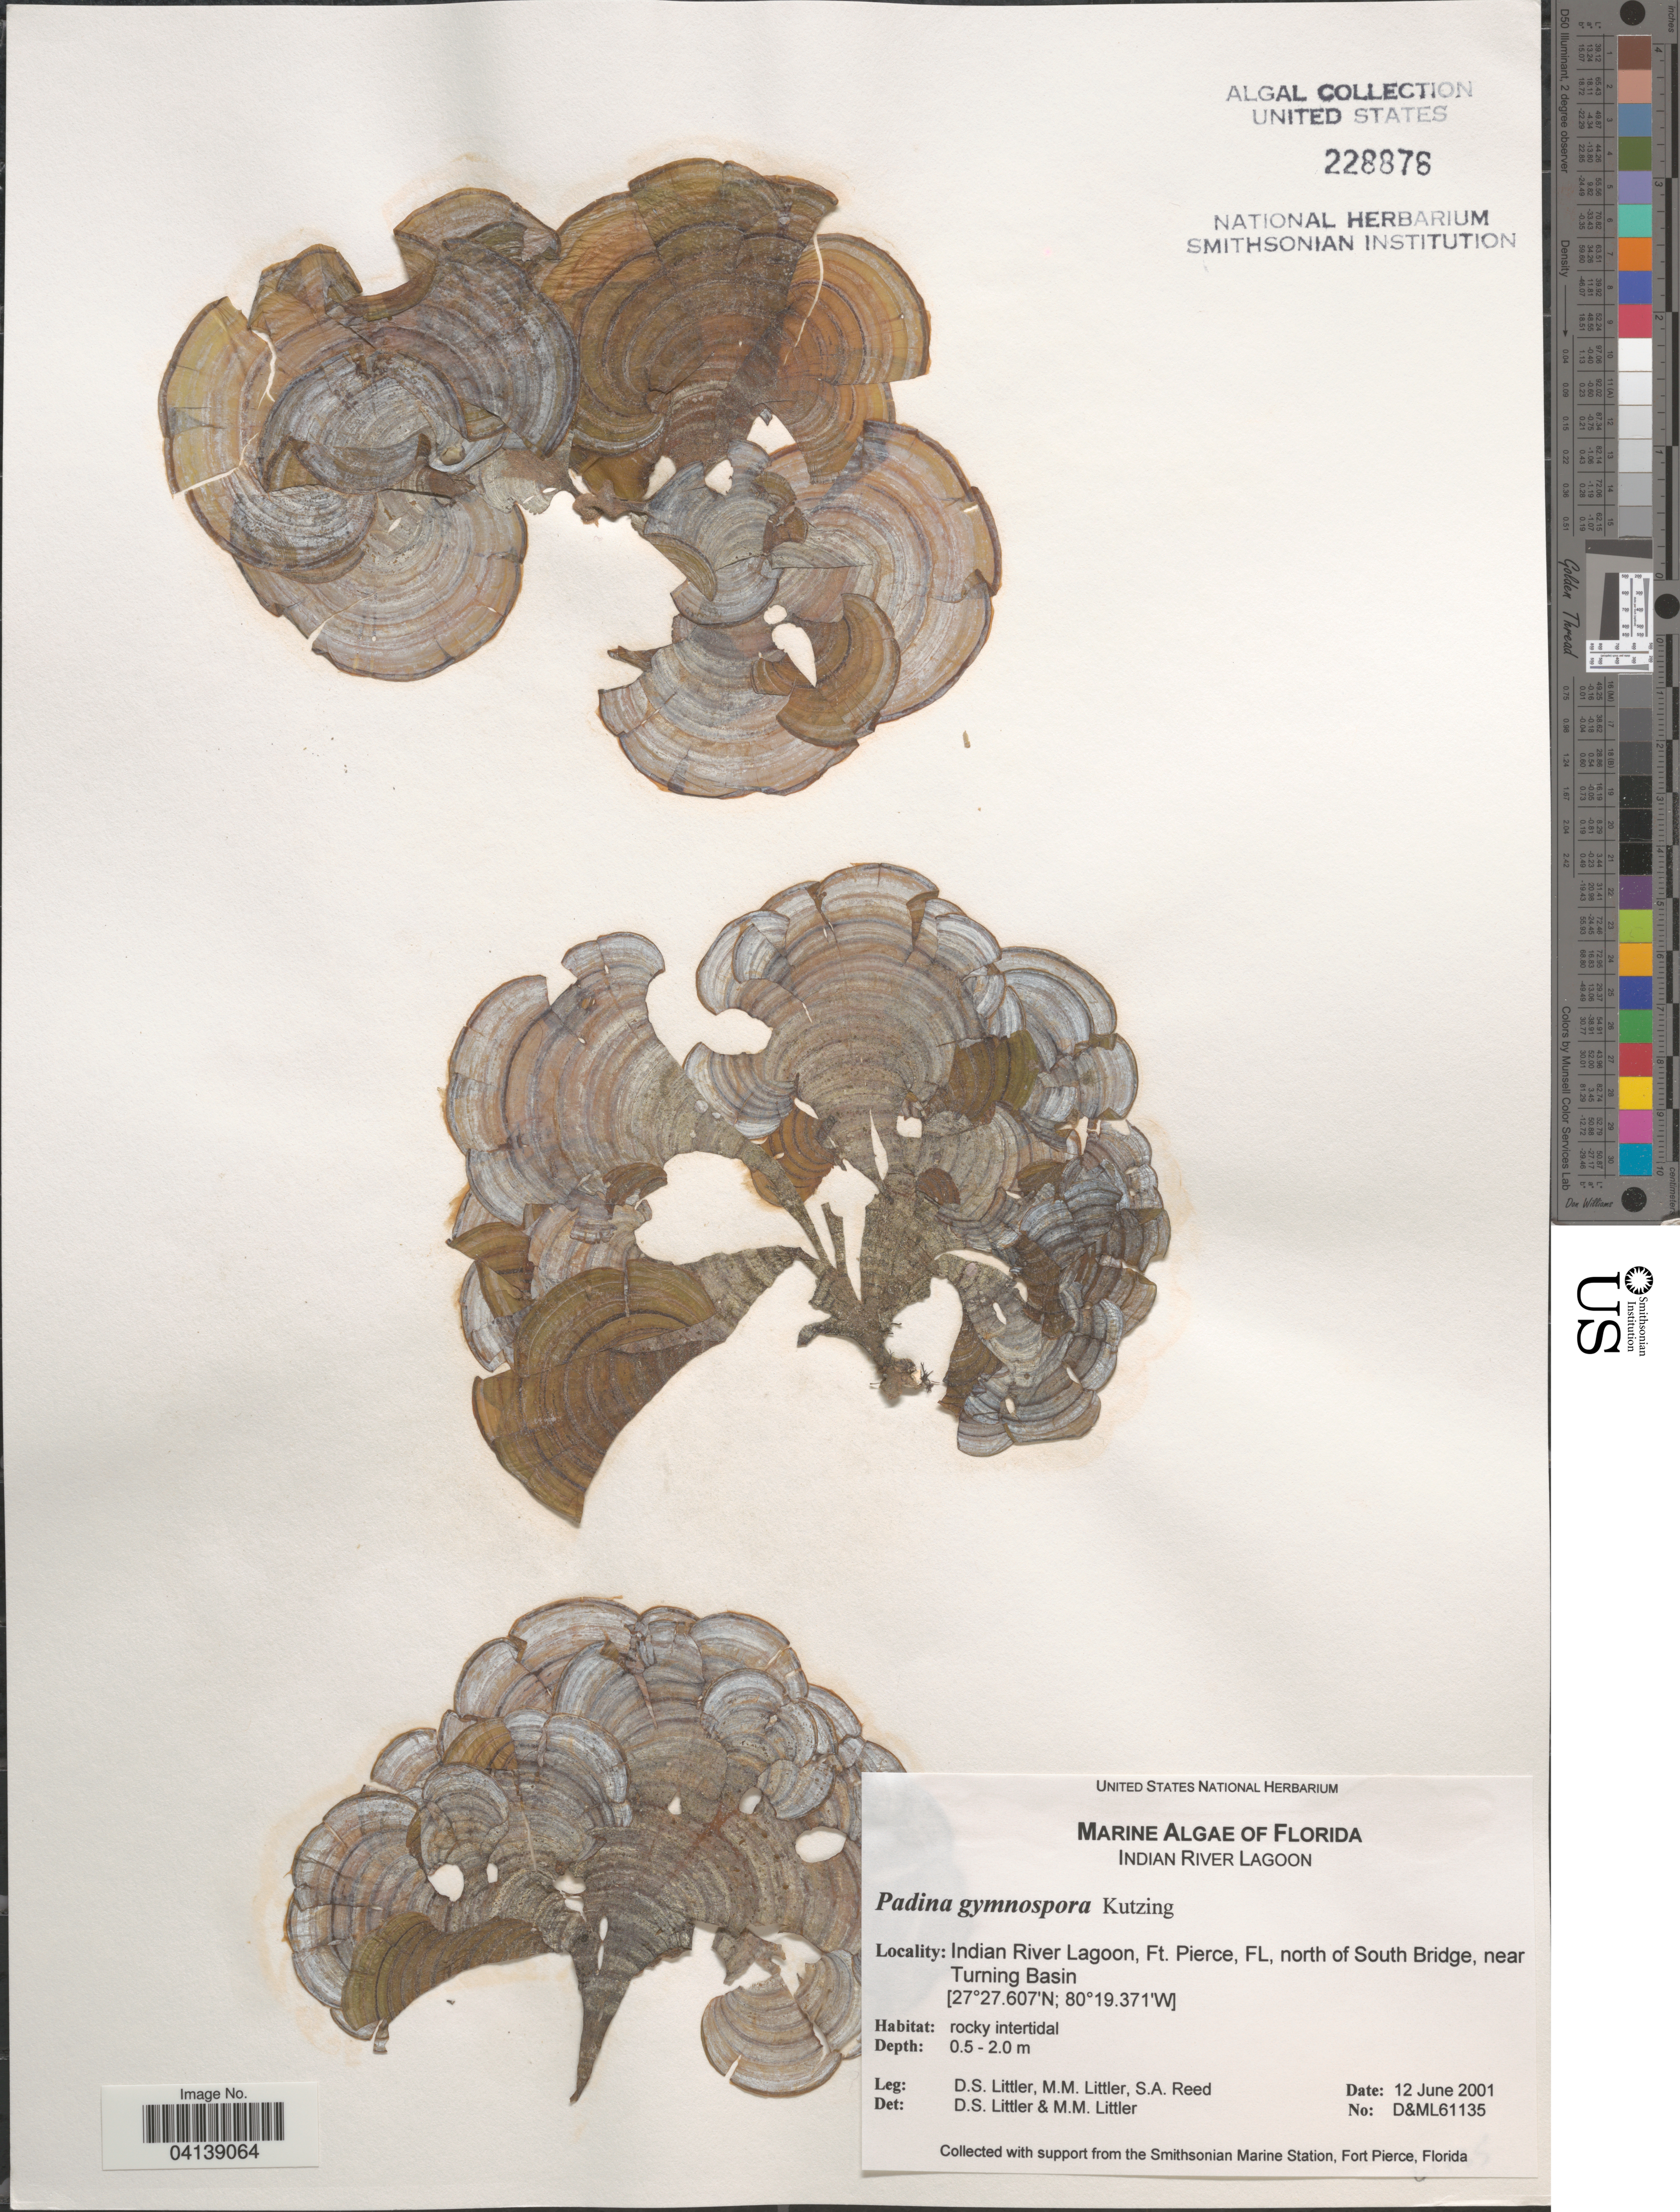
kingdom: Chromista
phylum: Ochrophyta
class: Phaeophyceae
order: Dictyotales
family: Dictyotaceae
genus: Padina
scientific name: Padina gymnospora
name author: (Kütz.) O.G. Sond.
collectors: D. S. Littler & S. Reed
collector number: D&ML61135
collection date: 2001-06-12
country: United States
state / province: Florida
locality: Indian River Lagoon, Ft. Pierce, north of South Bridge, near Turning Basin.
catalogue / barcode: US 228876